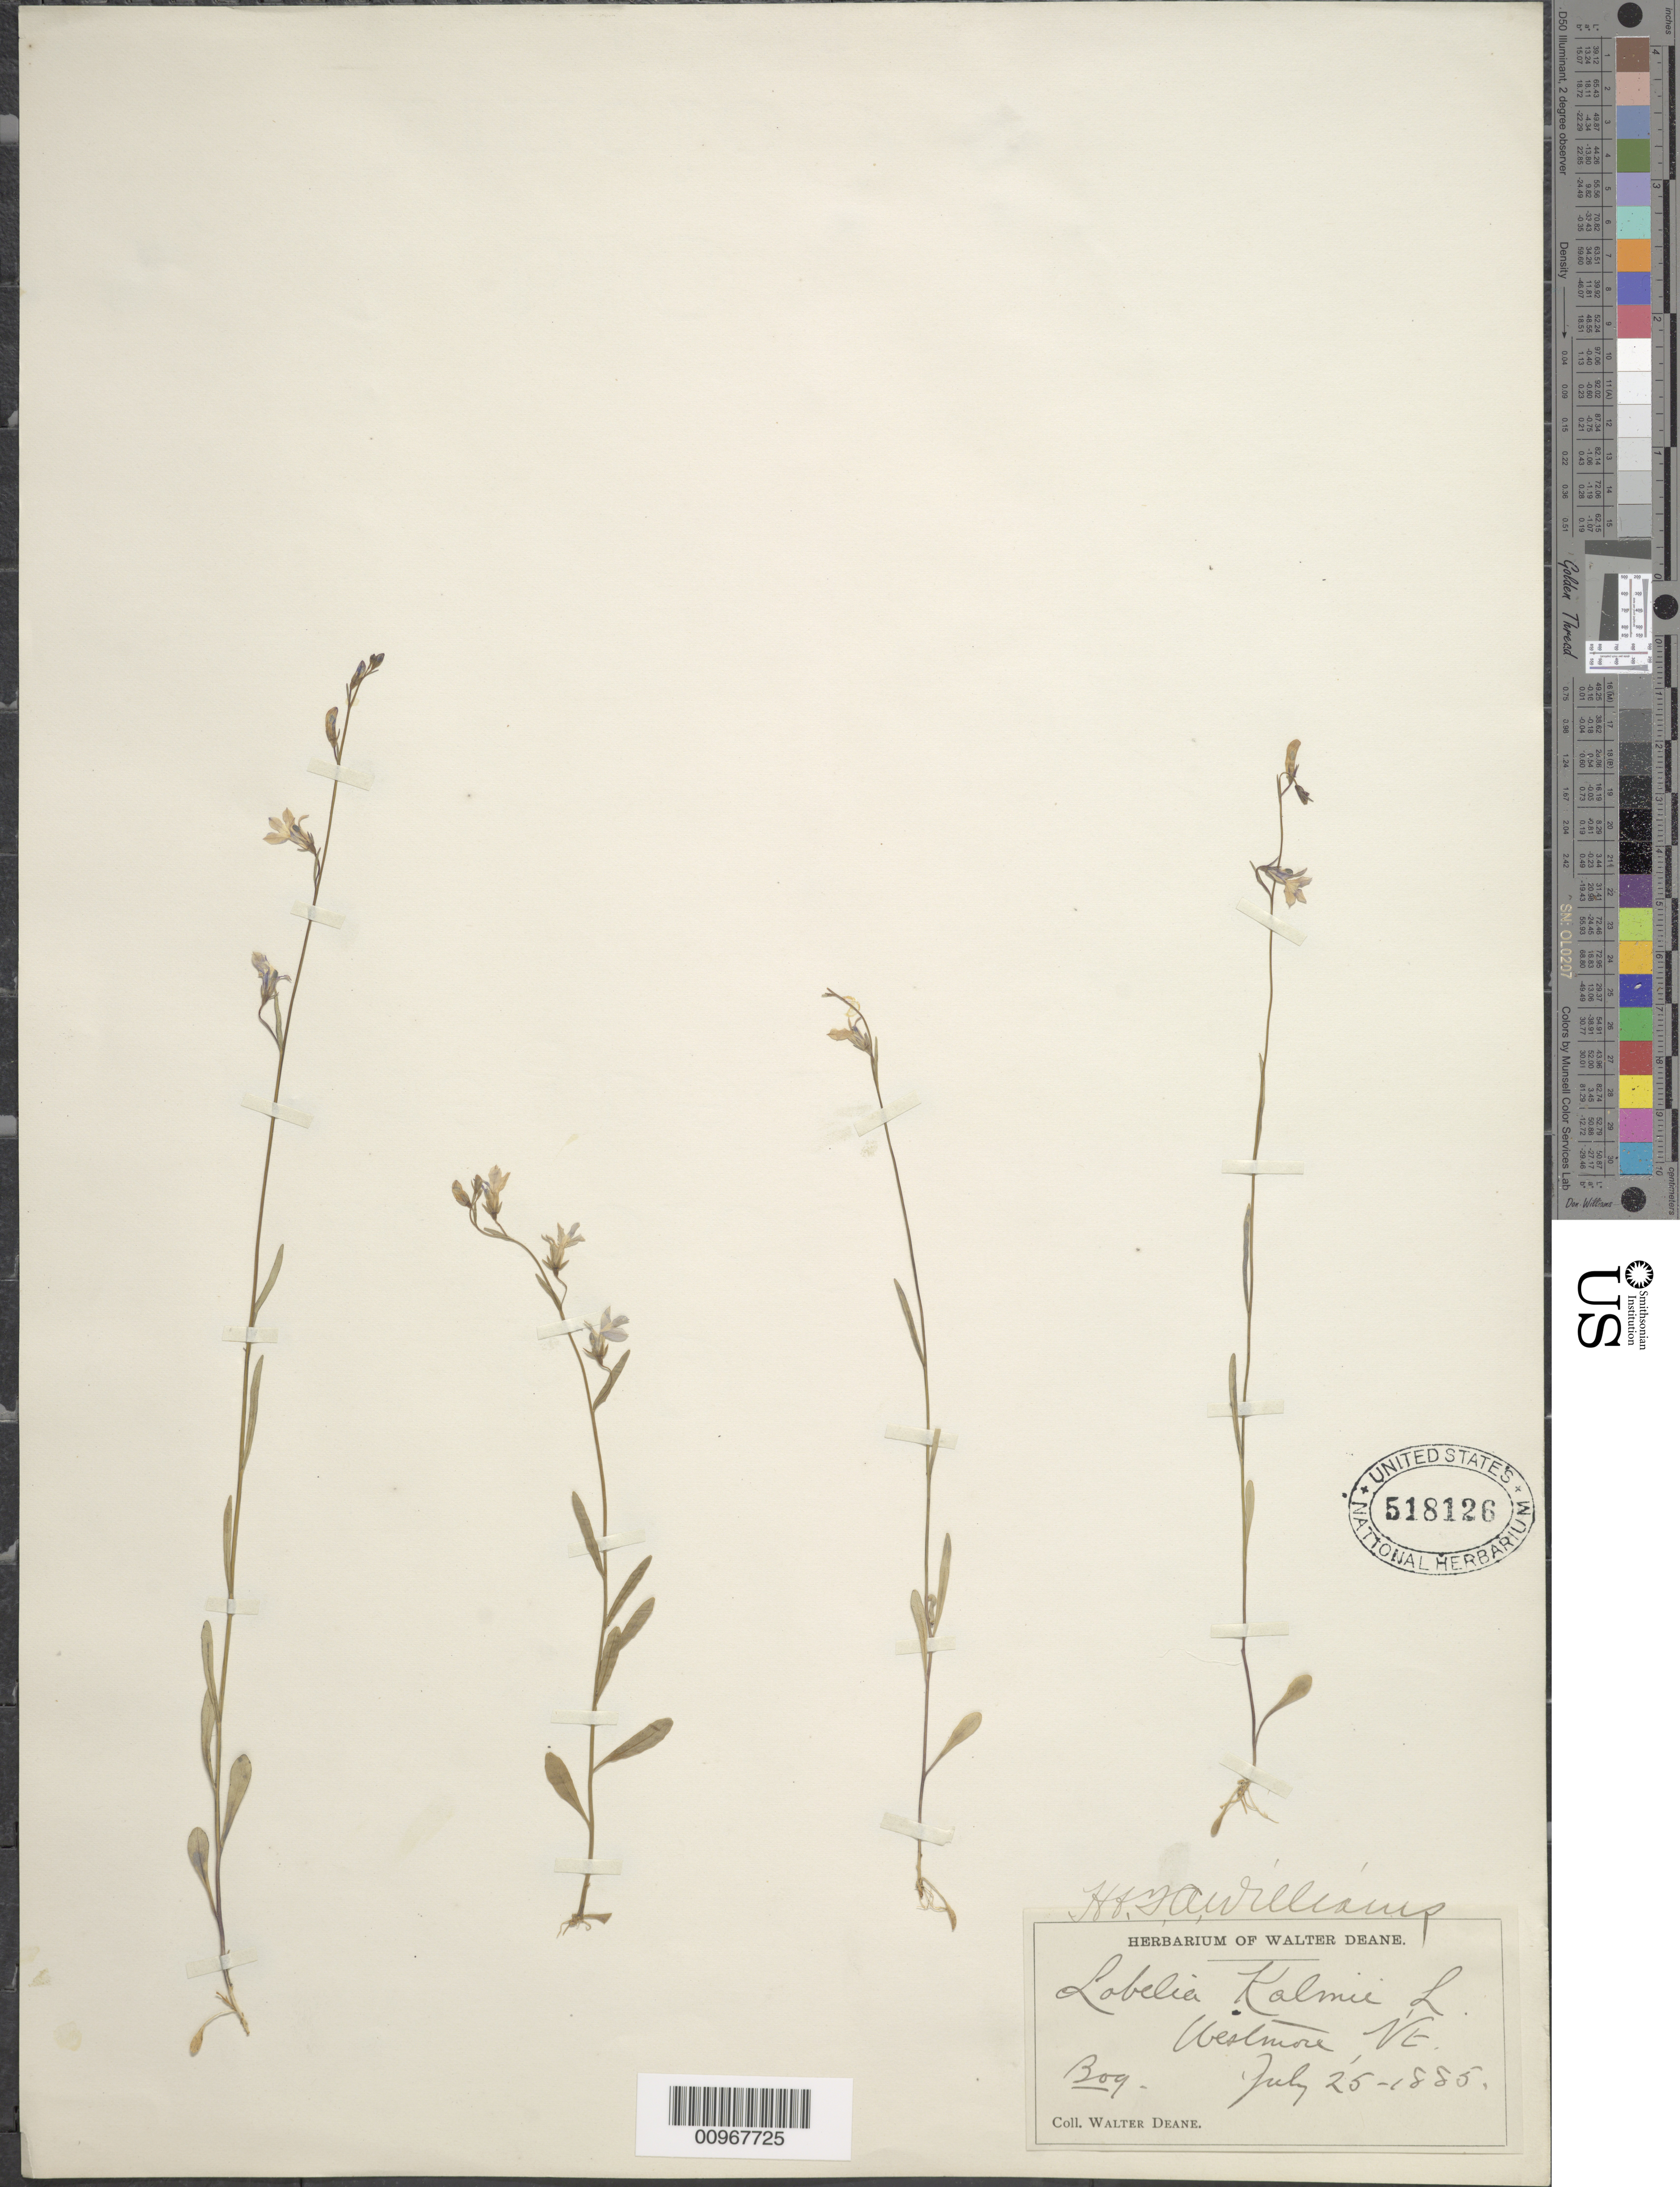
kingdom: Plantae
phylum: Tracheophyta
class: Magnoliopsida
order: Asterales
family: Campanulaceae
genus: Lobelia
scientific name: Lobelia kalmii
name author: L.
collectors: W. Deane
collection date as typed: July 25, 1885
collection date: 1885-07-25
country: United States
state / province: Vermont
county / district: Orleans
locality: Westmore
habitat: bog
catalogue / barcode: US 518126